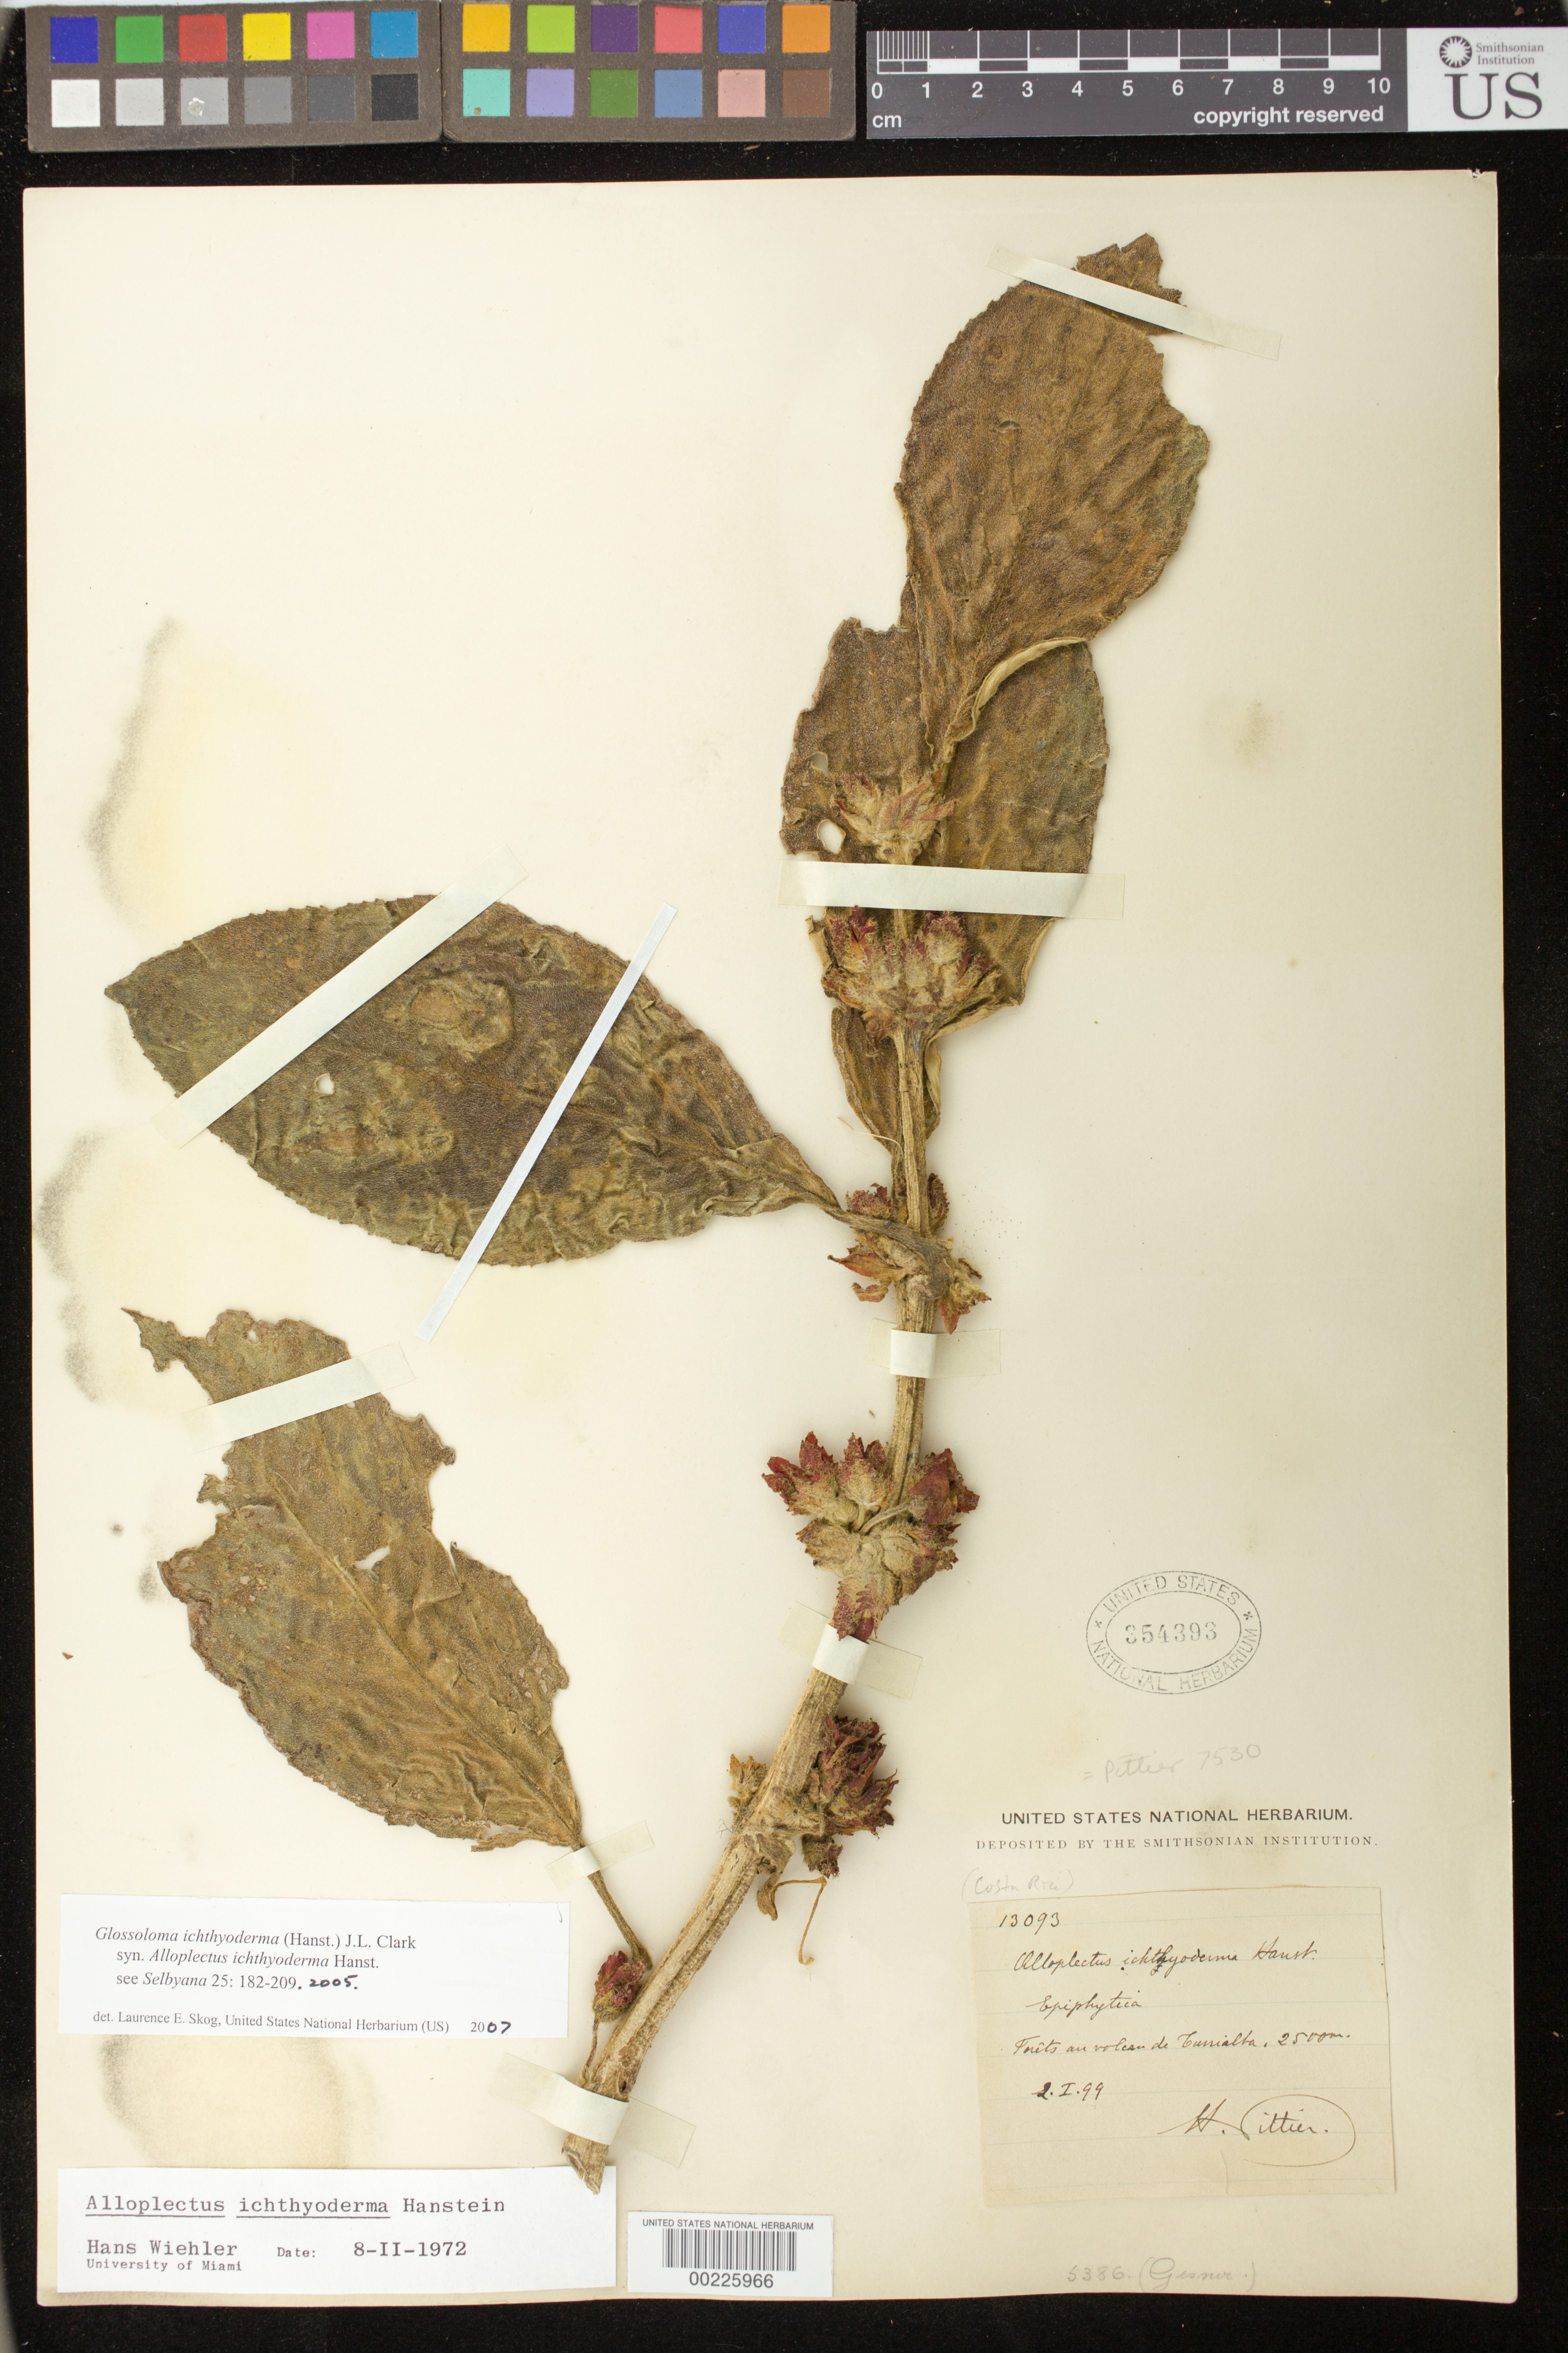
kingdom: Plantae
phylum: Tracheophyta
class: Magnoliopsida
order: Lamiales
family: Gesneriaceae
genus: Glossoloma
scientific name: Glossoloma ichthyoderma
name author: (Hanst.) J.L. Clark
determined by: Skog, Laurence E.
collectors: H. F. Pittier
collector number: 13093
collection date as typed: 02 Jan 1899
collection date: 1899-01-02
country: Costa Rica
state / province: Cartago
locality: Forêts au volcan de Turrialba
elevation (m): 2500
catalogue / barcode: US 354393